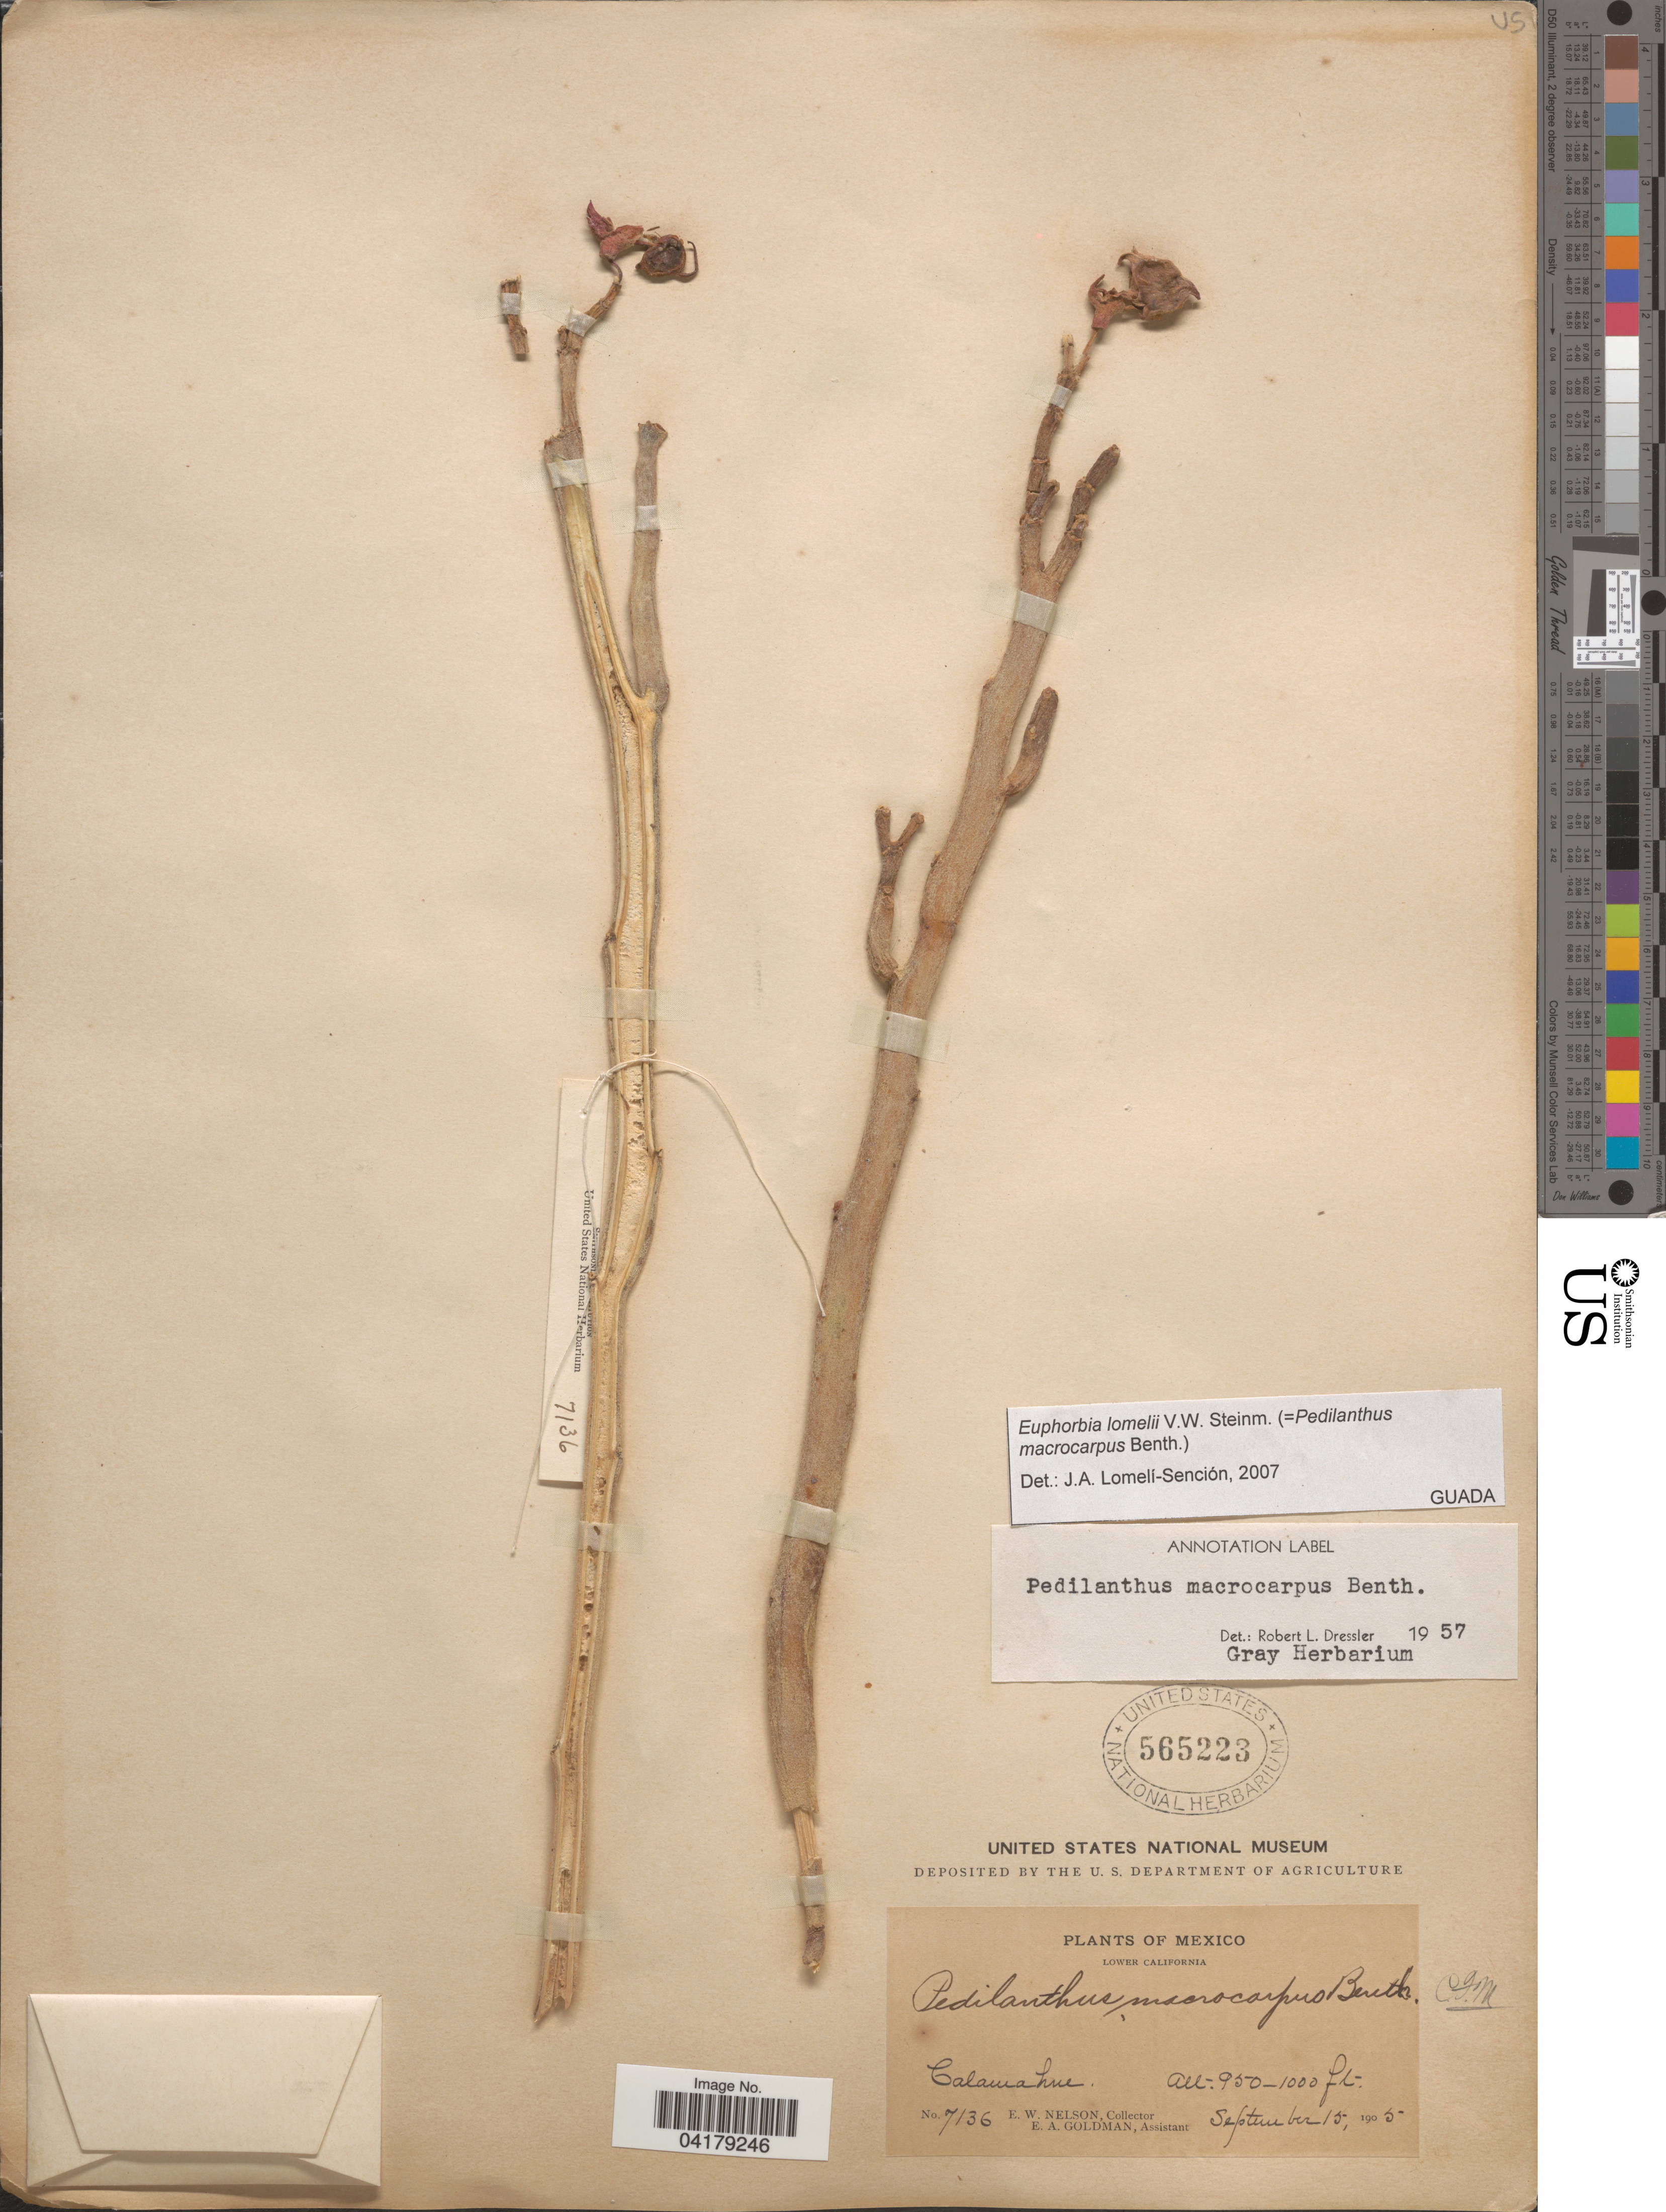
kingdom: Plantae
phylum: Tracheophyta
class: Magnoliopsida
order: Malpighiales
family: Euphorbiaceae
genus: Euphorbia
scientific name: Euphorbia lomelii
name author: V.W. Steinm.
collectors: E. W. Nelson & E. A. Goldman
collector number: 7136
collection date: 1905-09-15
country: Mexico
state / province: Baja California Sur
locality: Calamahue.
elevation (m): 290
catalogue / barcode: US 565223